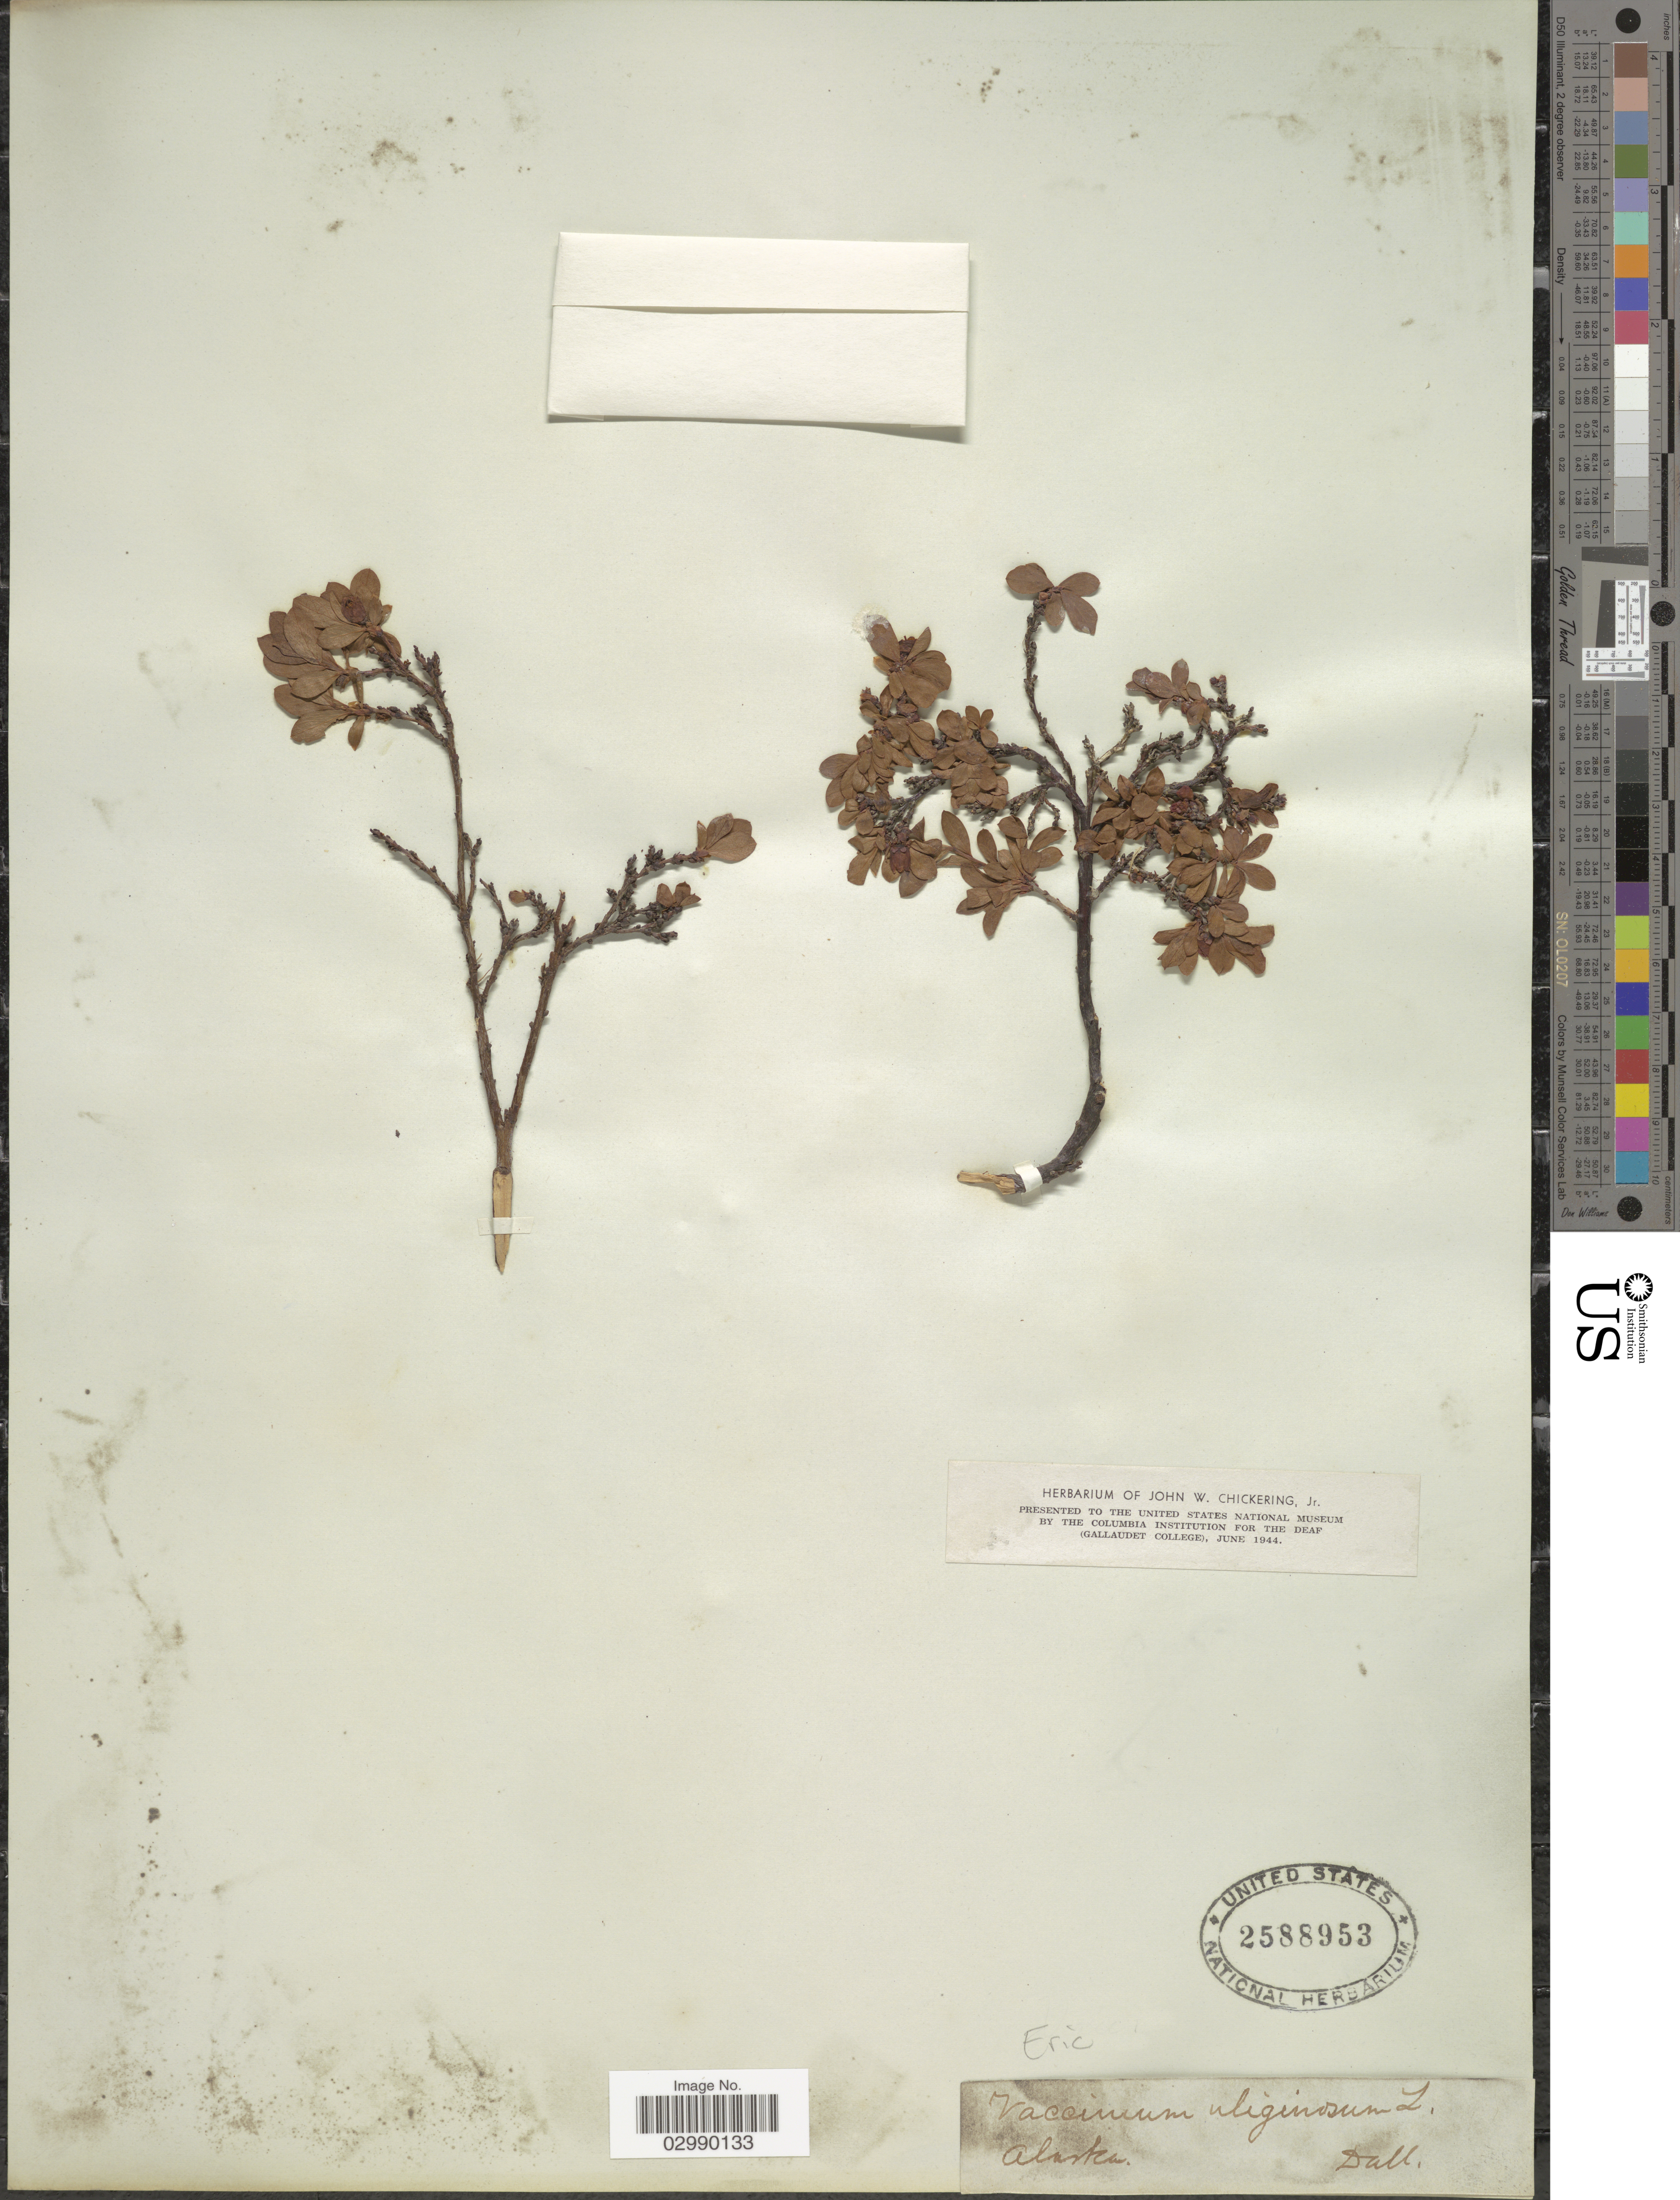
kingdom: Plantae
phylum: Tracheophyta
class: Magnoliopsida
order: Ericales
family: Ericaceae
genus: Vaccinium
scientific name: Vaccinium uliginosum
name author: L.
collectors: -. Dall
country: United States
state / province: Alaska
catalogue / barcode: US 2588953